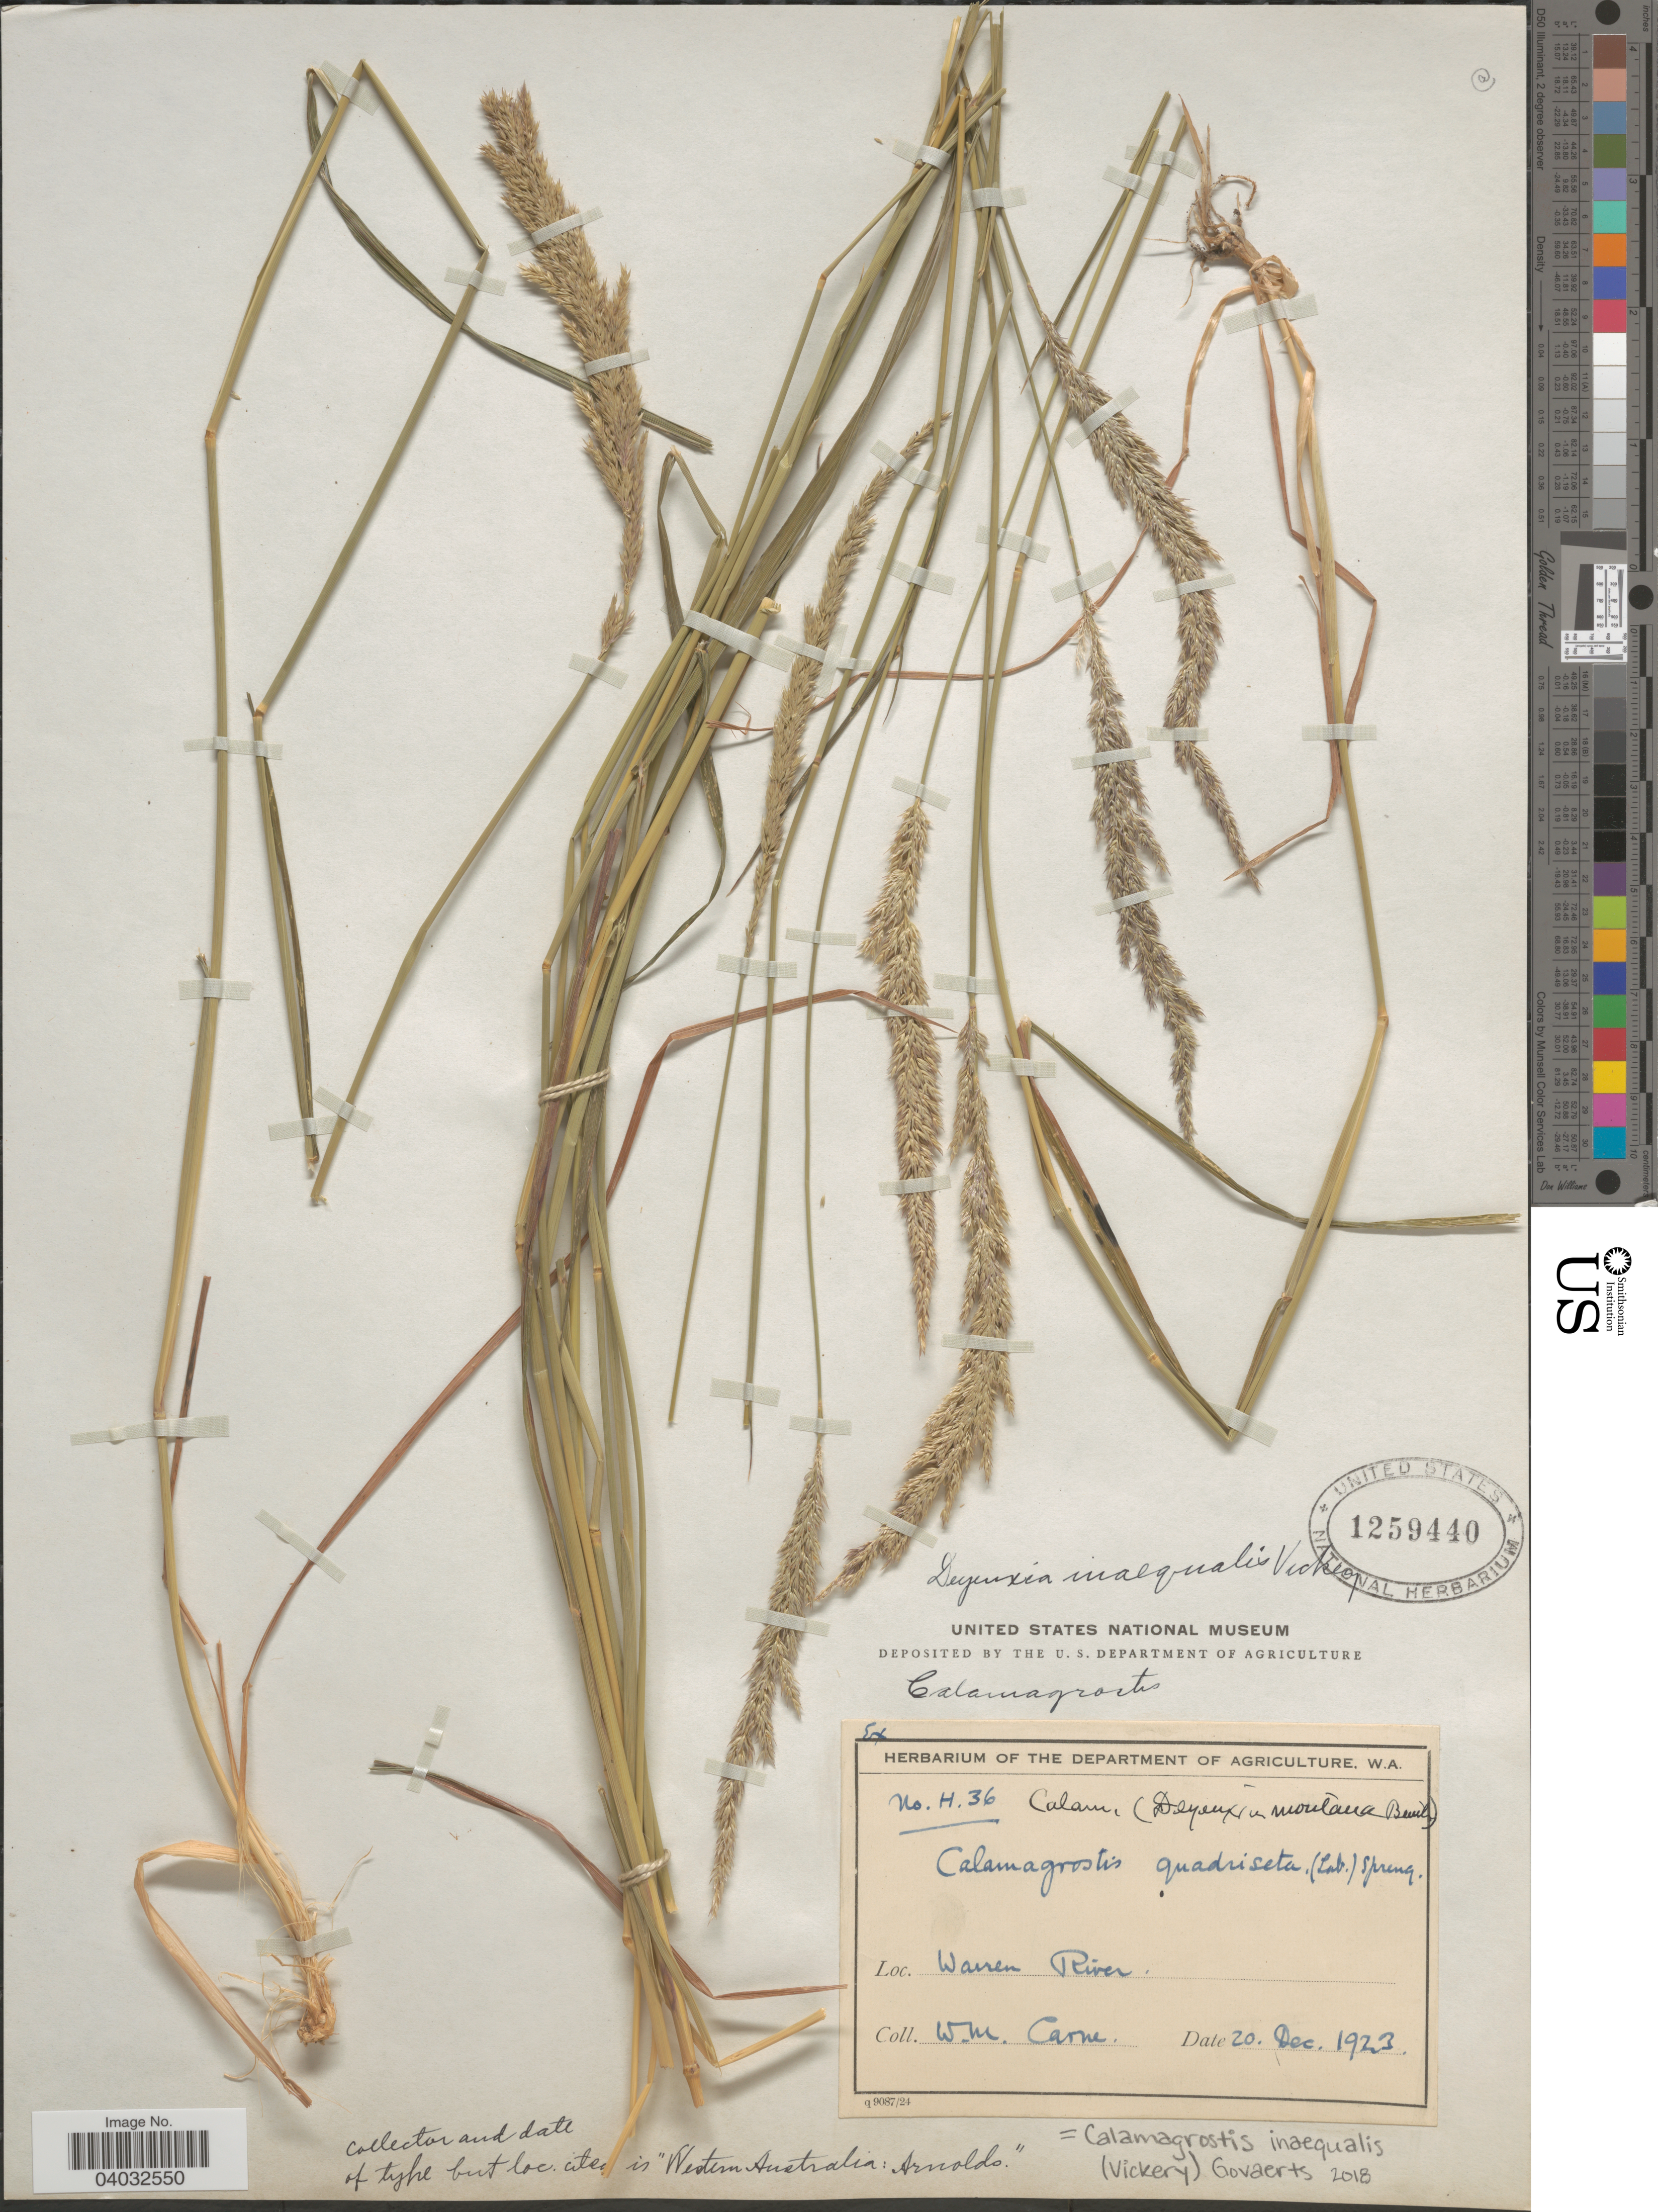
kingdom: Plantae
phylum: Tracheophyta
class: Liliopsida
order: Poales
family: Poaceae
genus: Calamagrostis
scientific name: Calamagrostis inaequalis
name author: (Vickery) Govaerts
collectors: W. Carne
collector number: H36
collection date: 1923-12-20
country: Australia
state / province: Western Australia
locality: Warren River.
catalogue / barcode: US 1259440